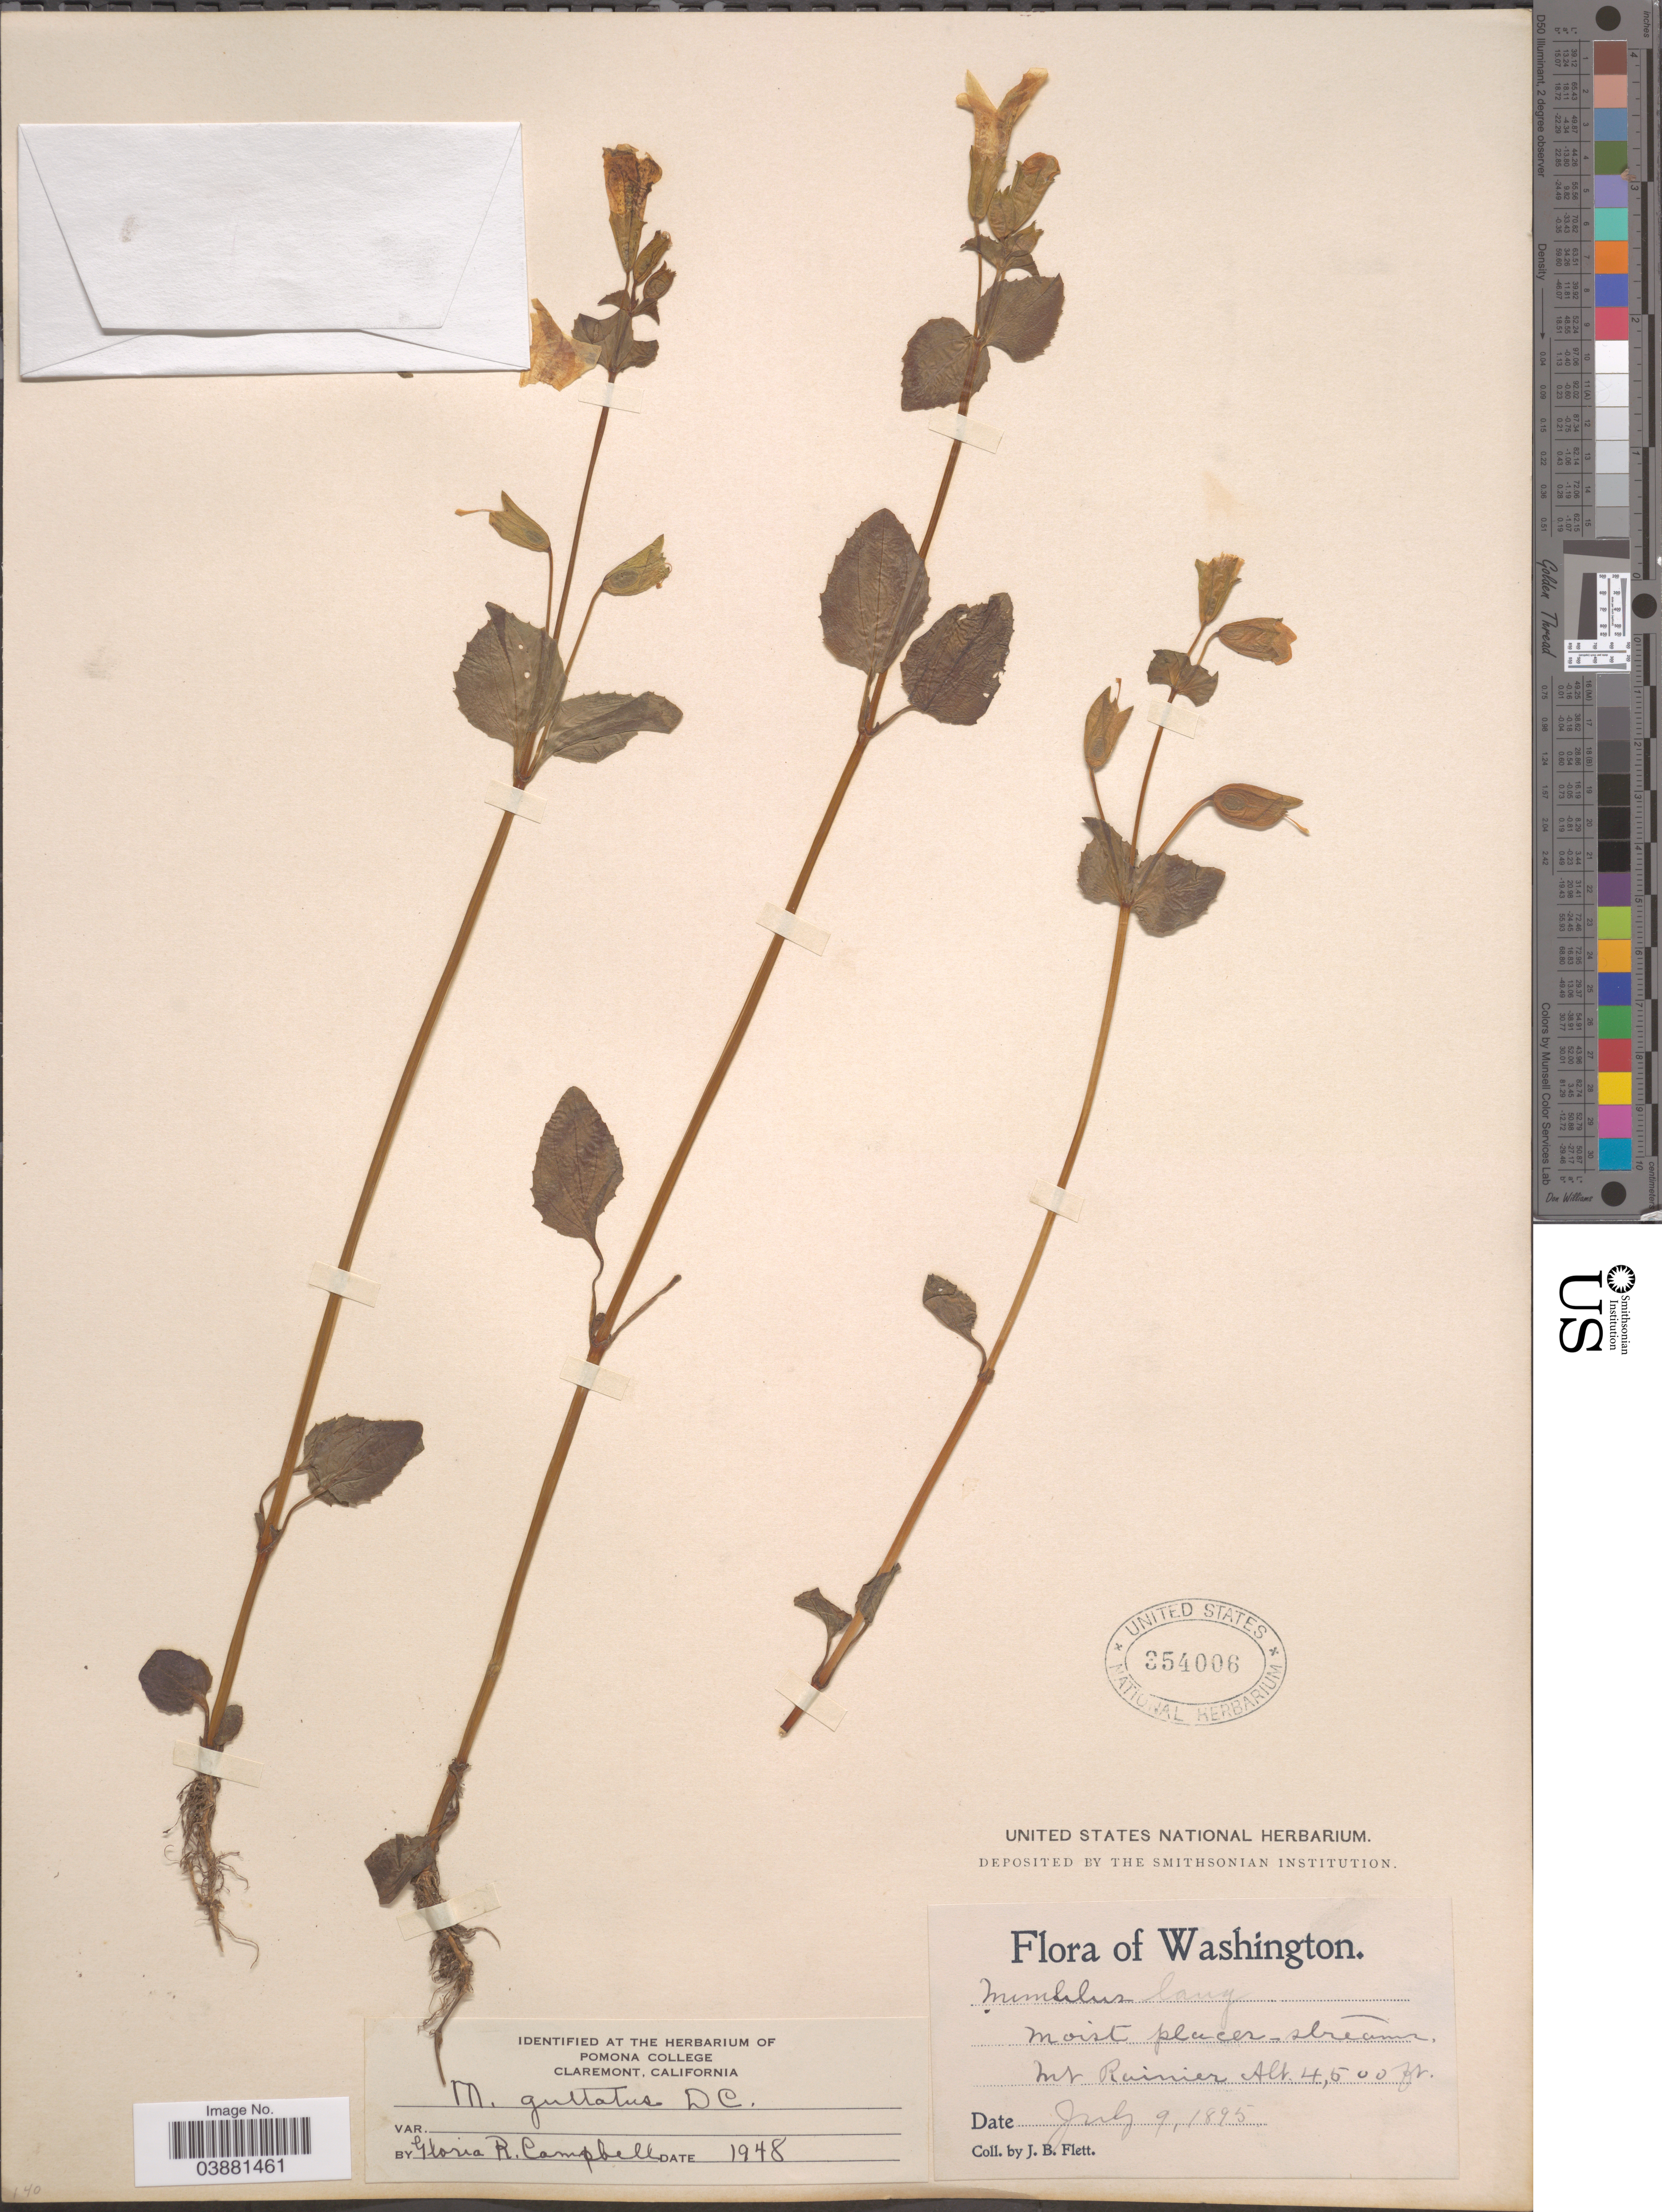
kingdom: Plantae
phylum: Tracheophyta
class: Magnoliopsida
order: Lamiales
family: Phrymaceae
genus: Mimulus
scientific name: Mimulus guttatus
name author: DC.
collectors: J. Flett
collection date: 1895-07-09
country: United States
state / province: Washington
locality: Mt. Rainier.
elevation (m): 1372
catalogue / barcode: US 354006